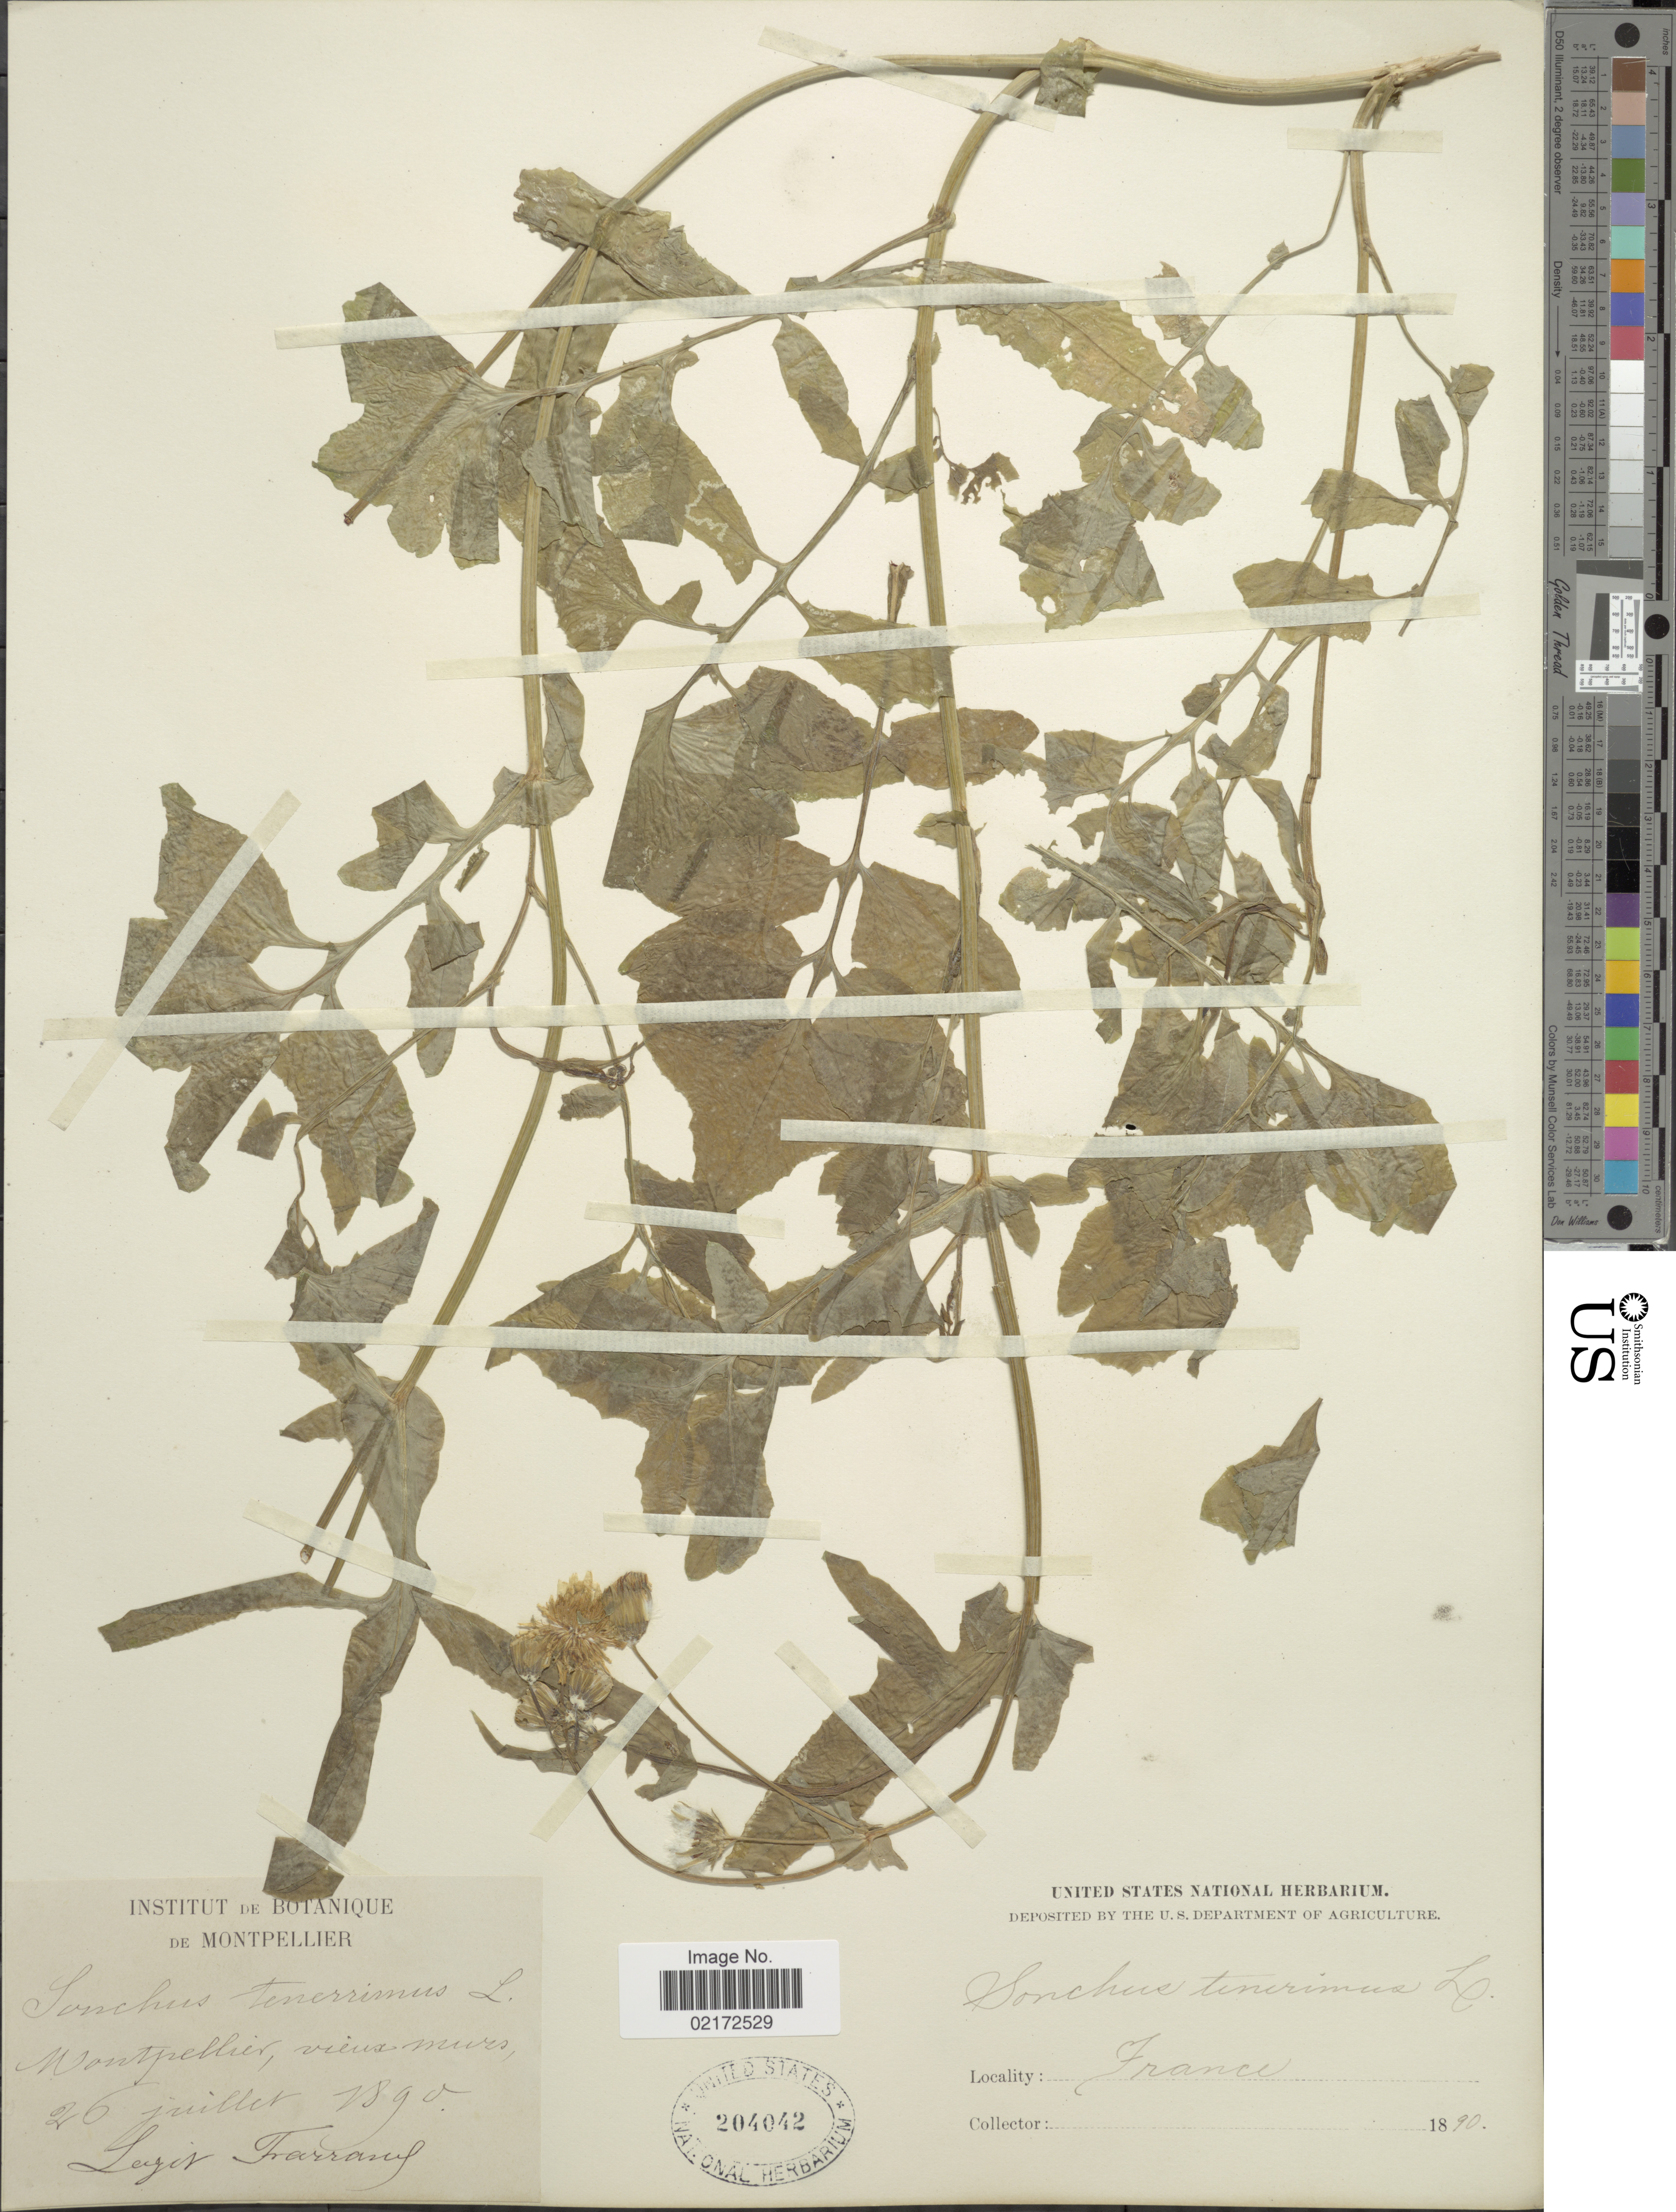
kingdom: Plantae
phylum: Tracheophyta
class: Magnoliopsida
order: Asterales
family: Asteraceae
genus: Sonchus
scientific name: Sonchus tenerrimus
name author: L.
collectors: Farrant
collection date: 1890-07-26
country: France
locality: Montpellier, vieux murs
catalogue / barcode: US 204042